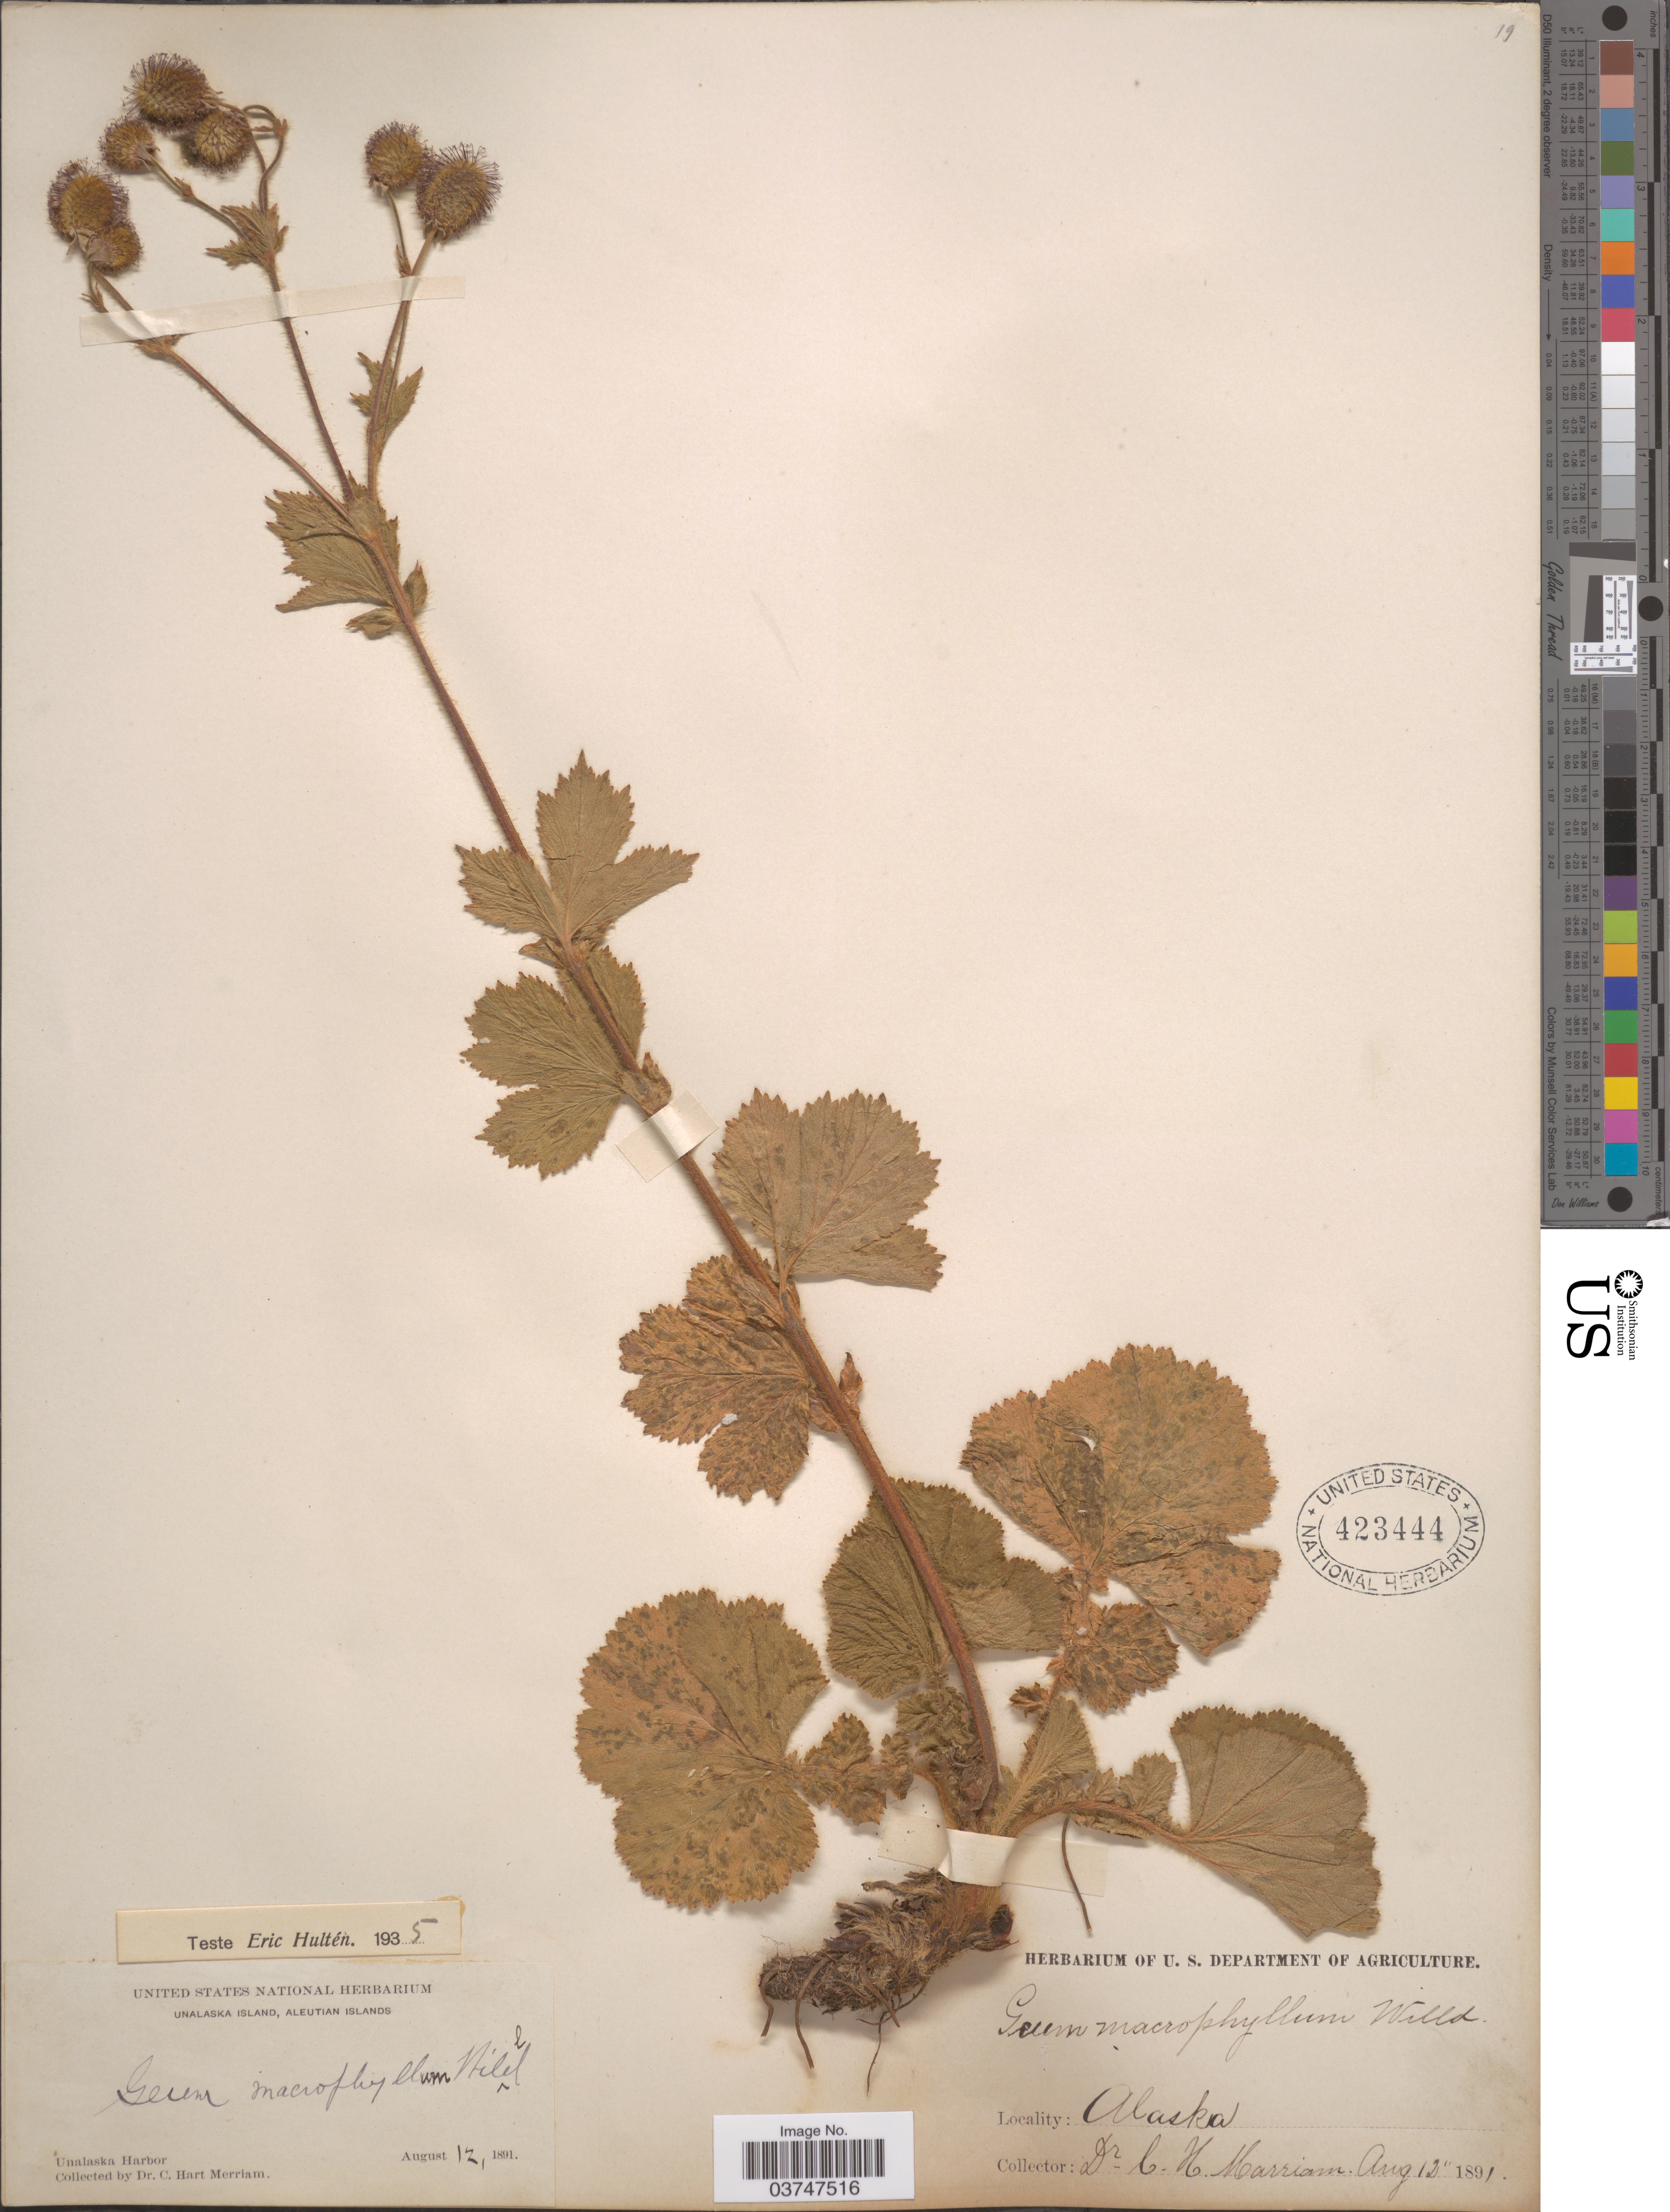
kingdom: Plantae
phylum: Tracheophyta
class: Magnoliopsida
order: Rosales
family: Rosaceae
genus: Geum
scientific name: Geum macrophyllum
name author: Willd.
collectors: C. Merriam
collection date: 1891-08-12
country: United States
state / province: Alaska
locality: Unalaska Island, Aleutian Islands. Unalaska Harbor.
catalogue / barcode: US 423444